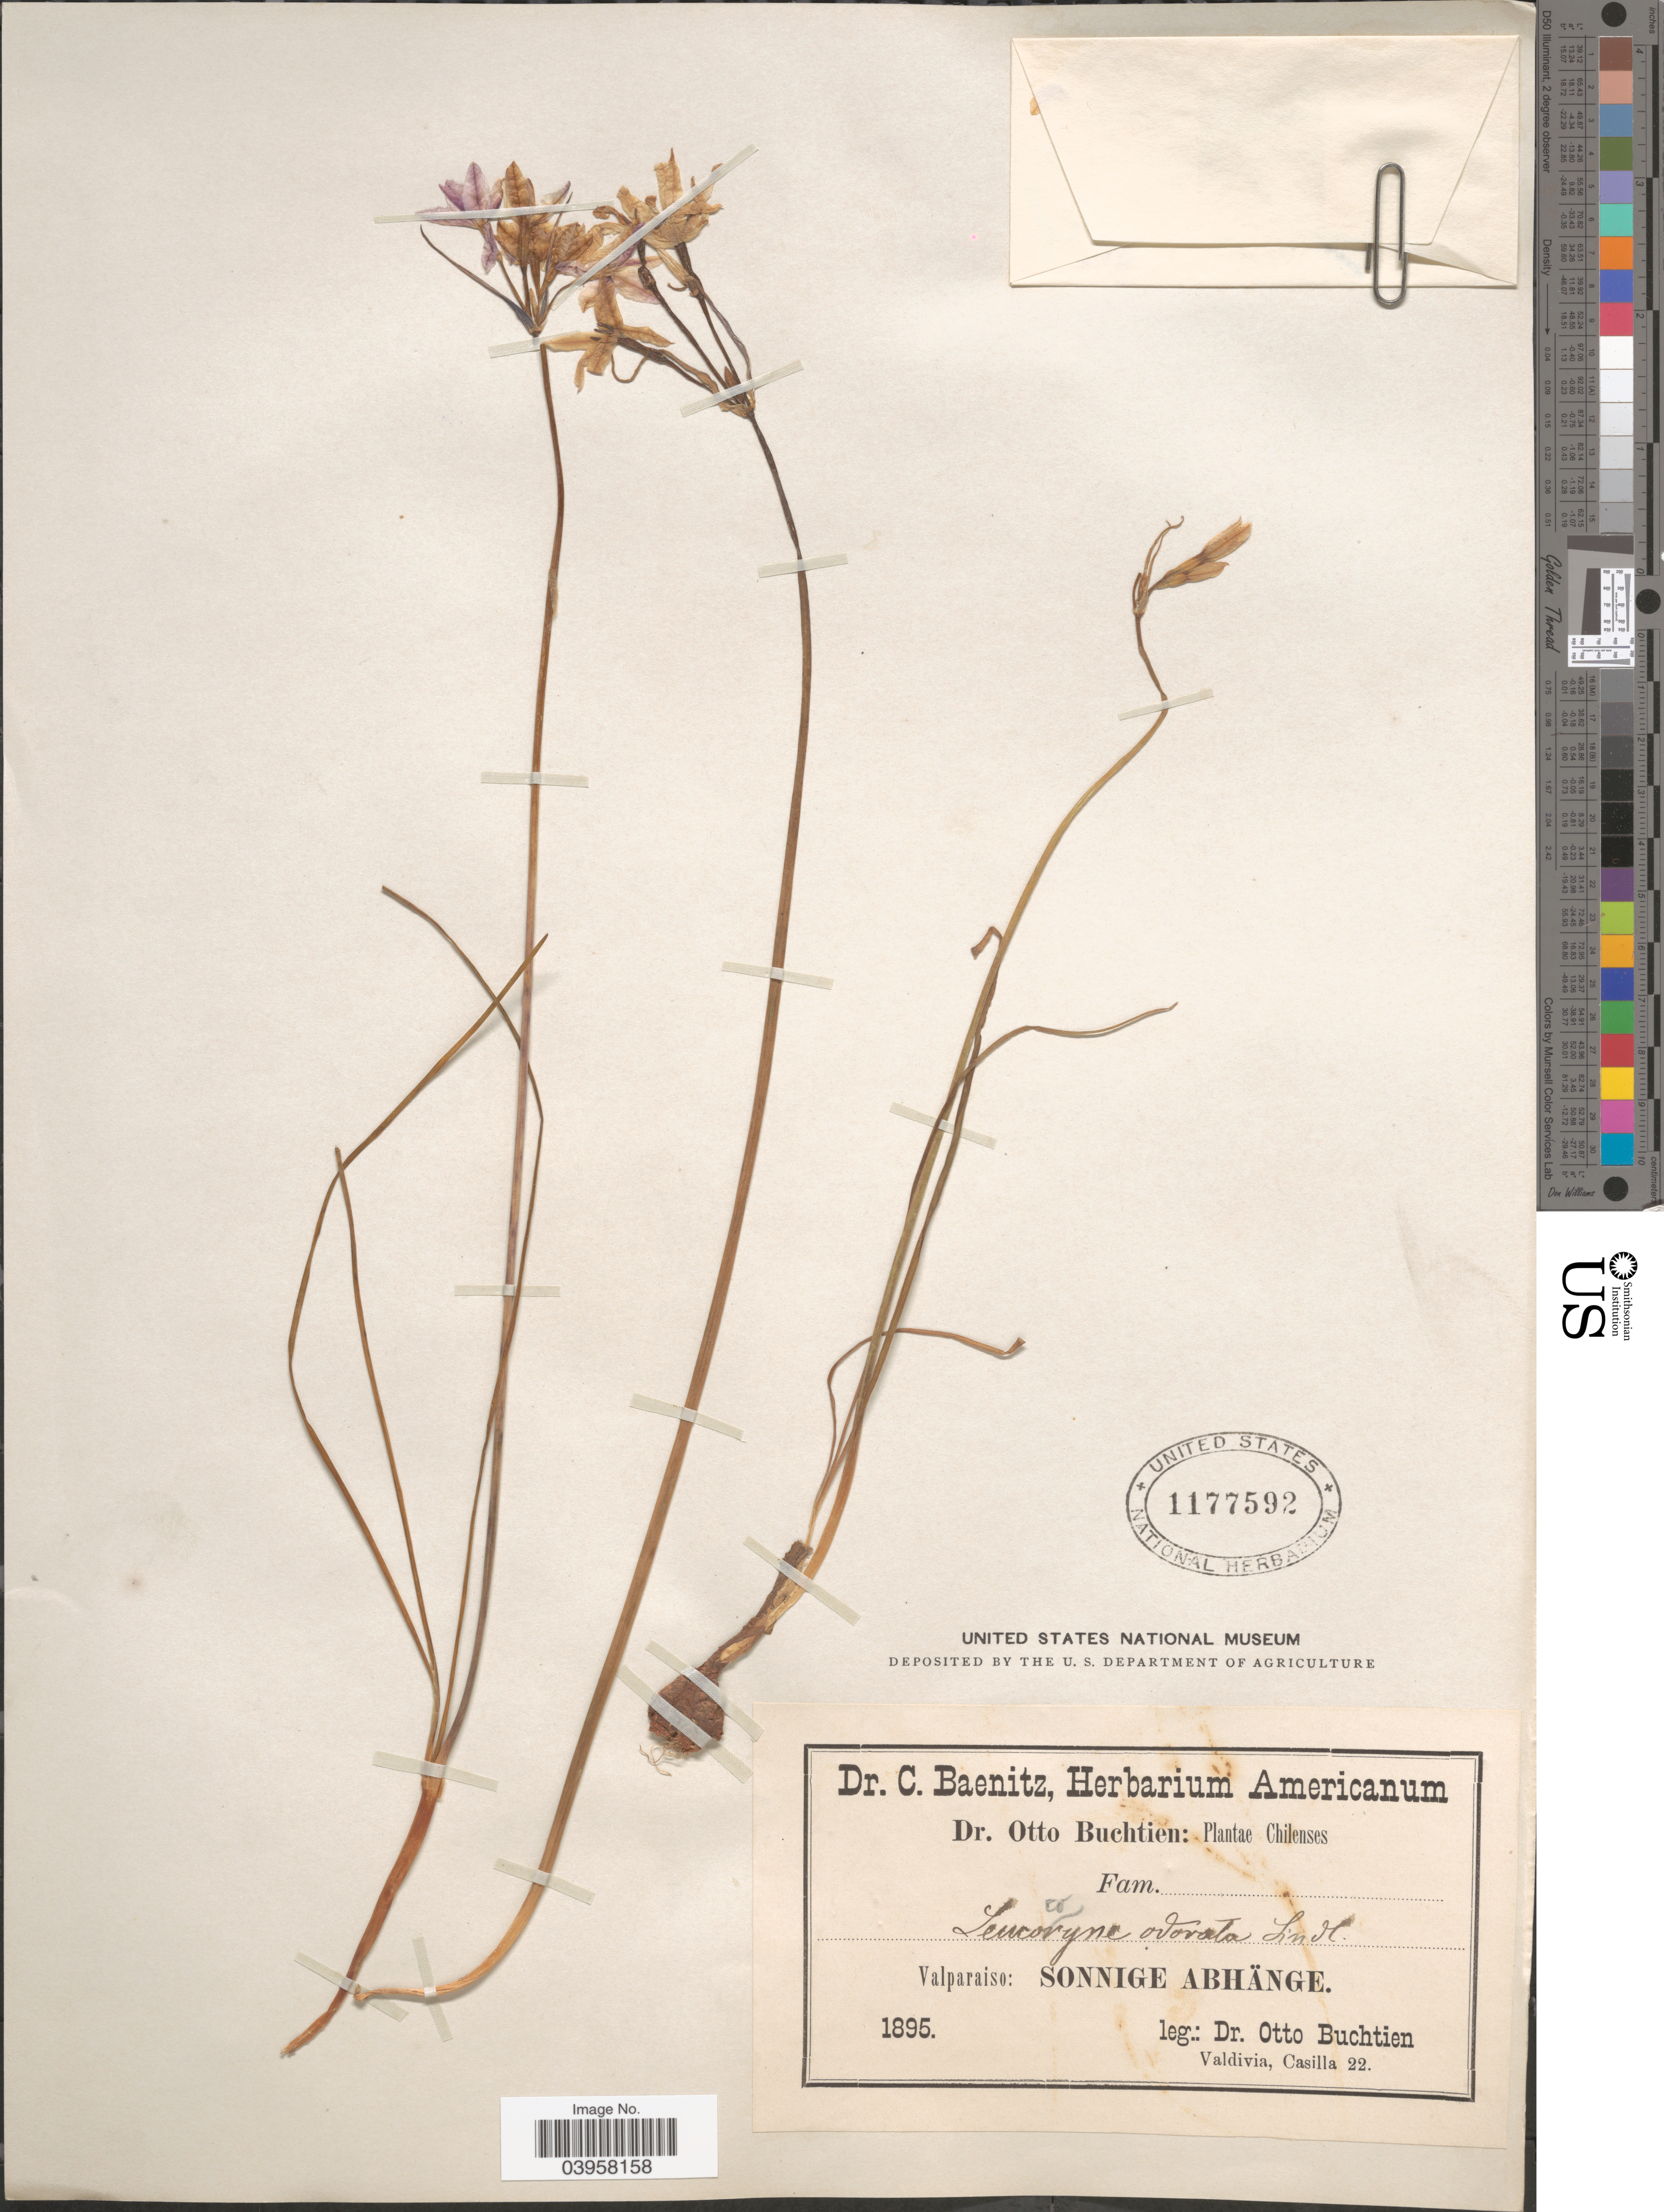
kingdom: Plantae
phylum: Tracheophyta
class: Liliopsida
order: Asparagales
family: Amaryllidaceae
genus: Leucocoryne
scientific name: Leucocoryne ixioides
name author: Lindl.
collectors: O. Buchtien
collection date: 1895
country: Chile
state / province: Valparaíso (V)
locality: Valparaiso: Sonnige Abhänge.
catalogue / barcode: US 1177592